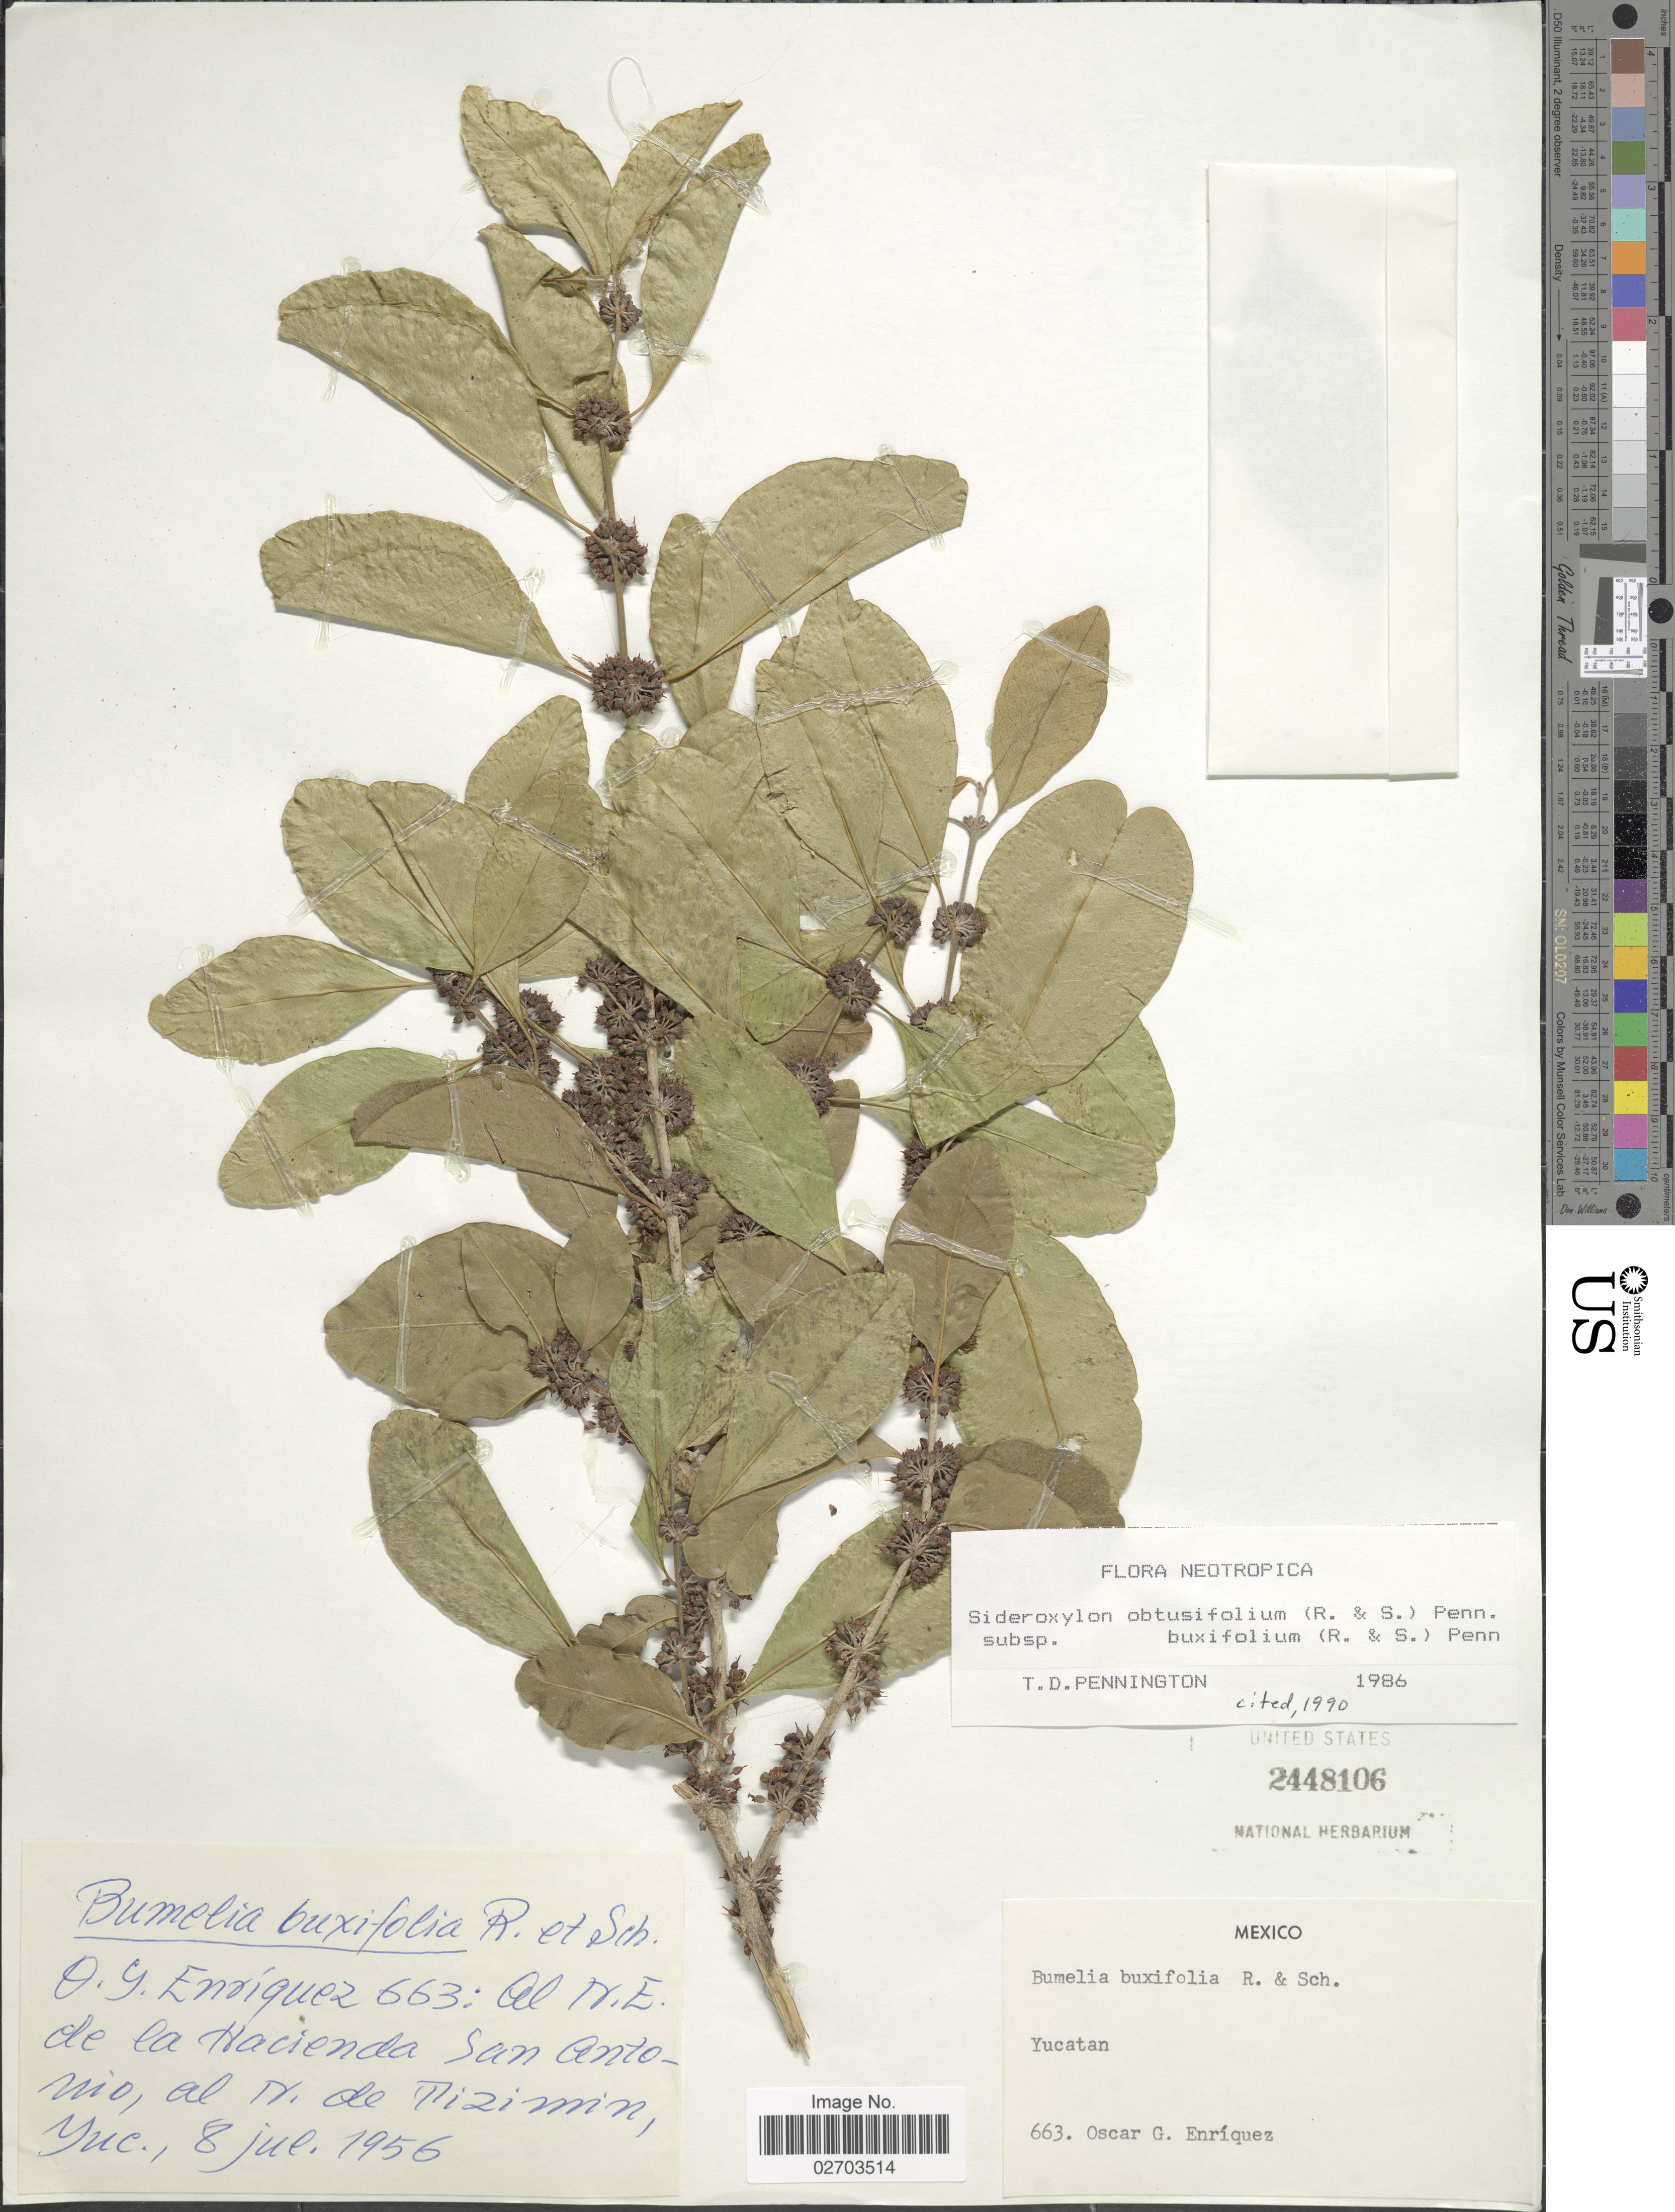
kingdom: Plantae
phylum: Tracheophyta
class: Magnoliopsida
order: Ericales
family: Sapotaceae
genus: Sideroxylon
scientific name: Sideroxylon obtusifolium subsp. buxifolium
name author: (Roem. & Schult.) T.D. Penn.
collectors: O. Enriquez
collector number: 663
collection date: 1956-07-08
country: Mexico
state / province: Yucatán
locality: Al N.E. de la Hacienda San Antonio, al N. de Pizimin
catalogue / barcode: US 248106